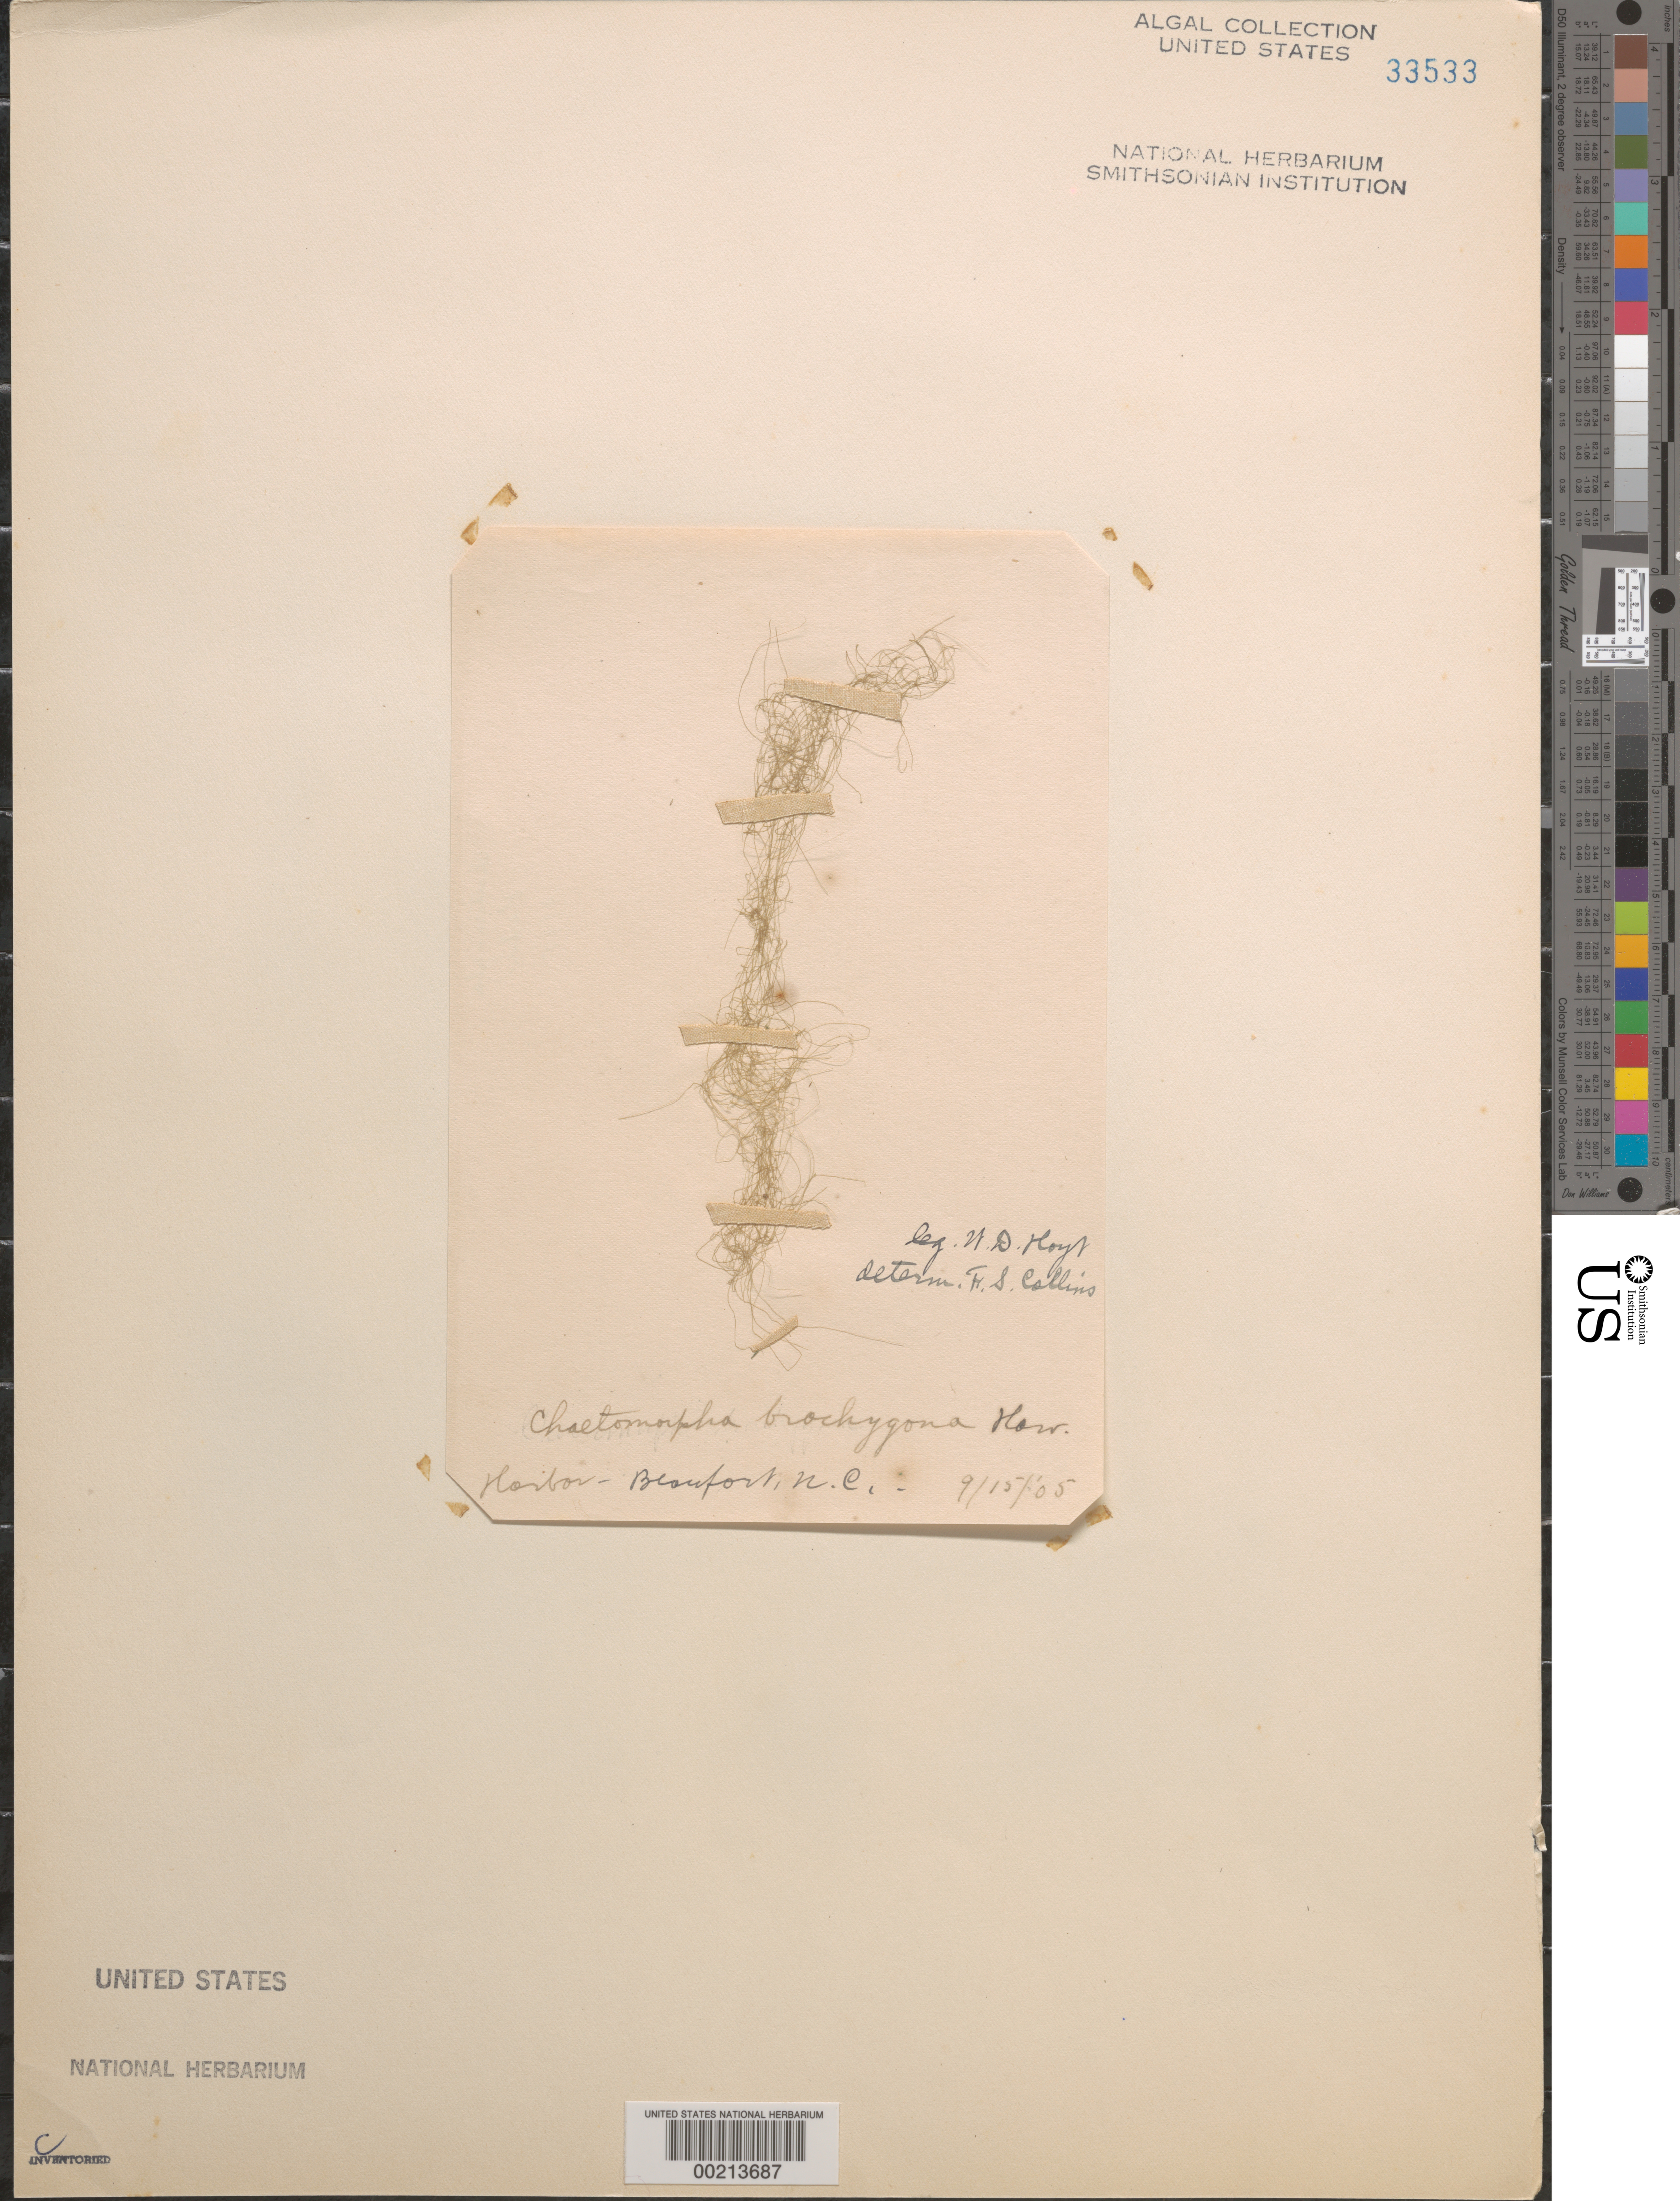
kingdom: Plantae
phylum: Chlorophyta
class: Ulvophyceae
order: Cladophorales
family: Cladophoraceae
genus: Chaetomorpha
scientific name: Chaetomorpha brachygona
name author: Harv.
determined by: Collins, Frank S.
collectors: W. D. Hoyt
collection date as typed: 15 Sep 1905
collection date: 1905-09-15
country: United States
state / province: North Carolina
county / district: Carteret County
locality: Beaufort Harbor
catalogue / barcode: US 33533